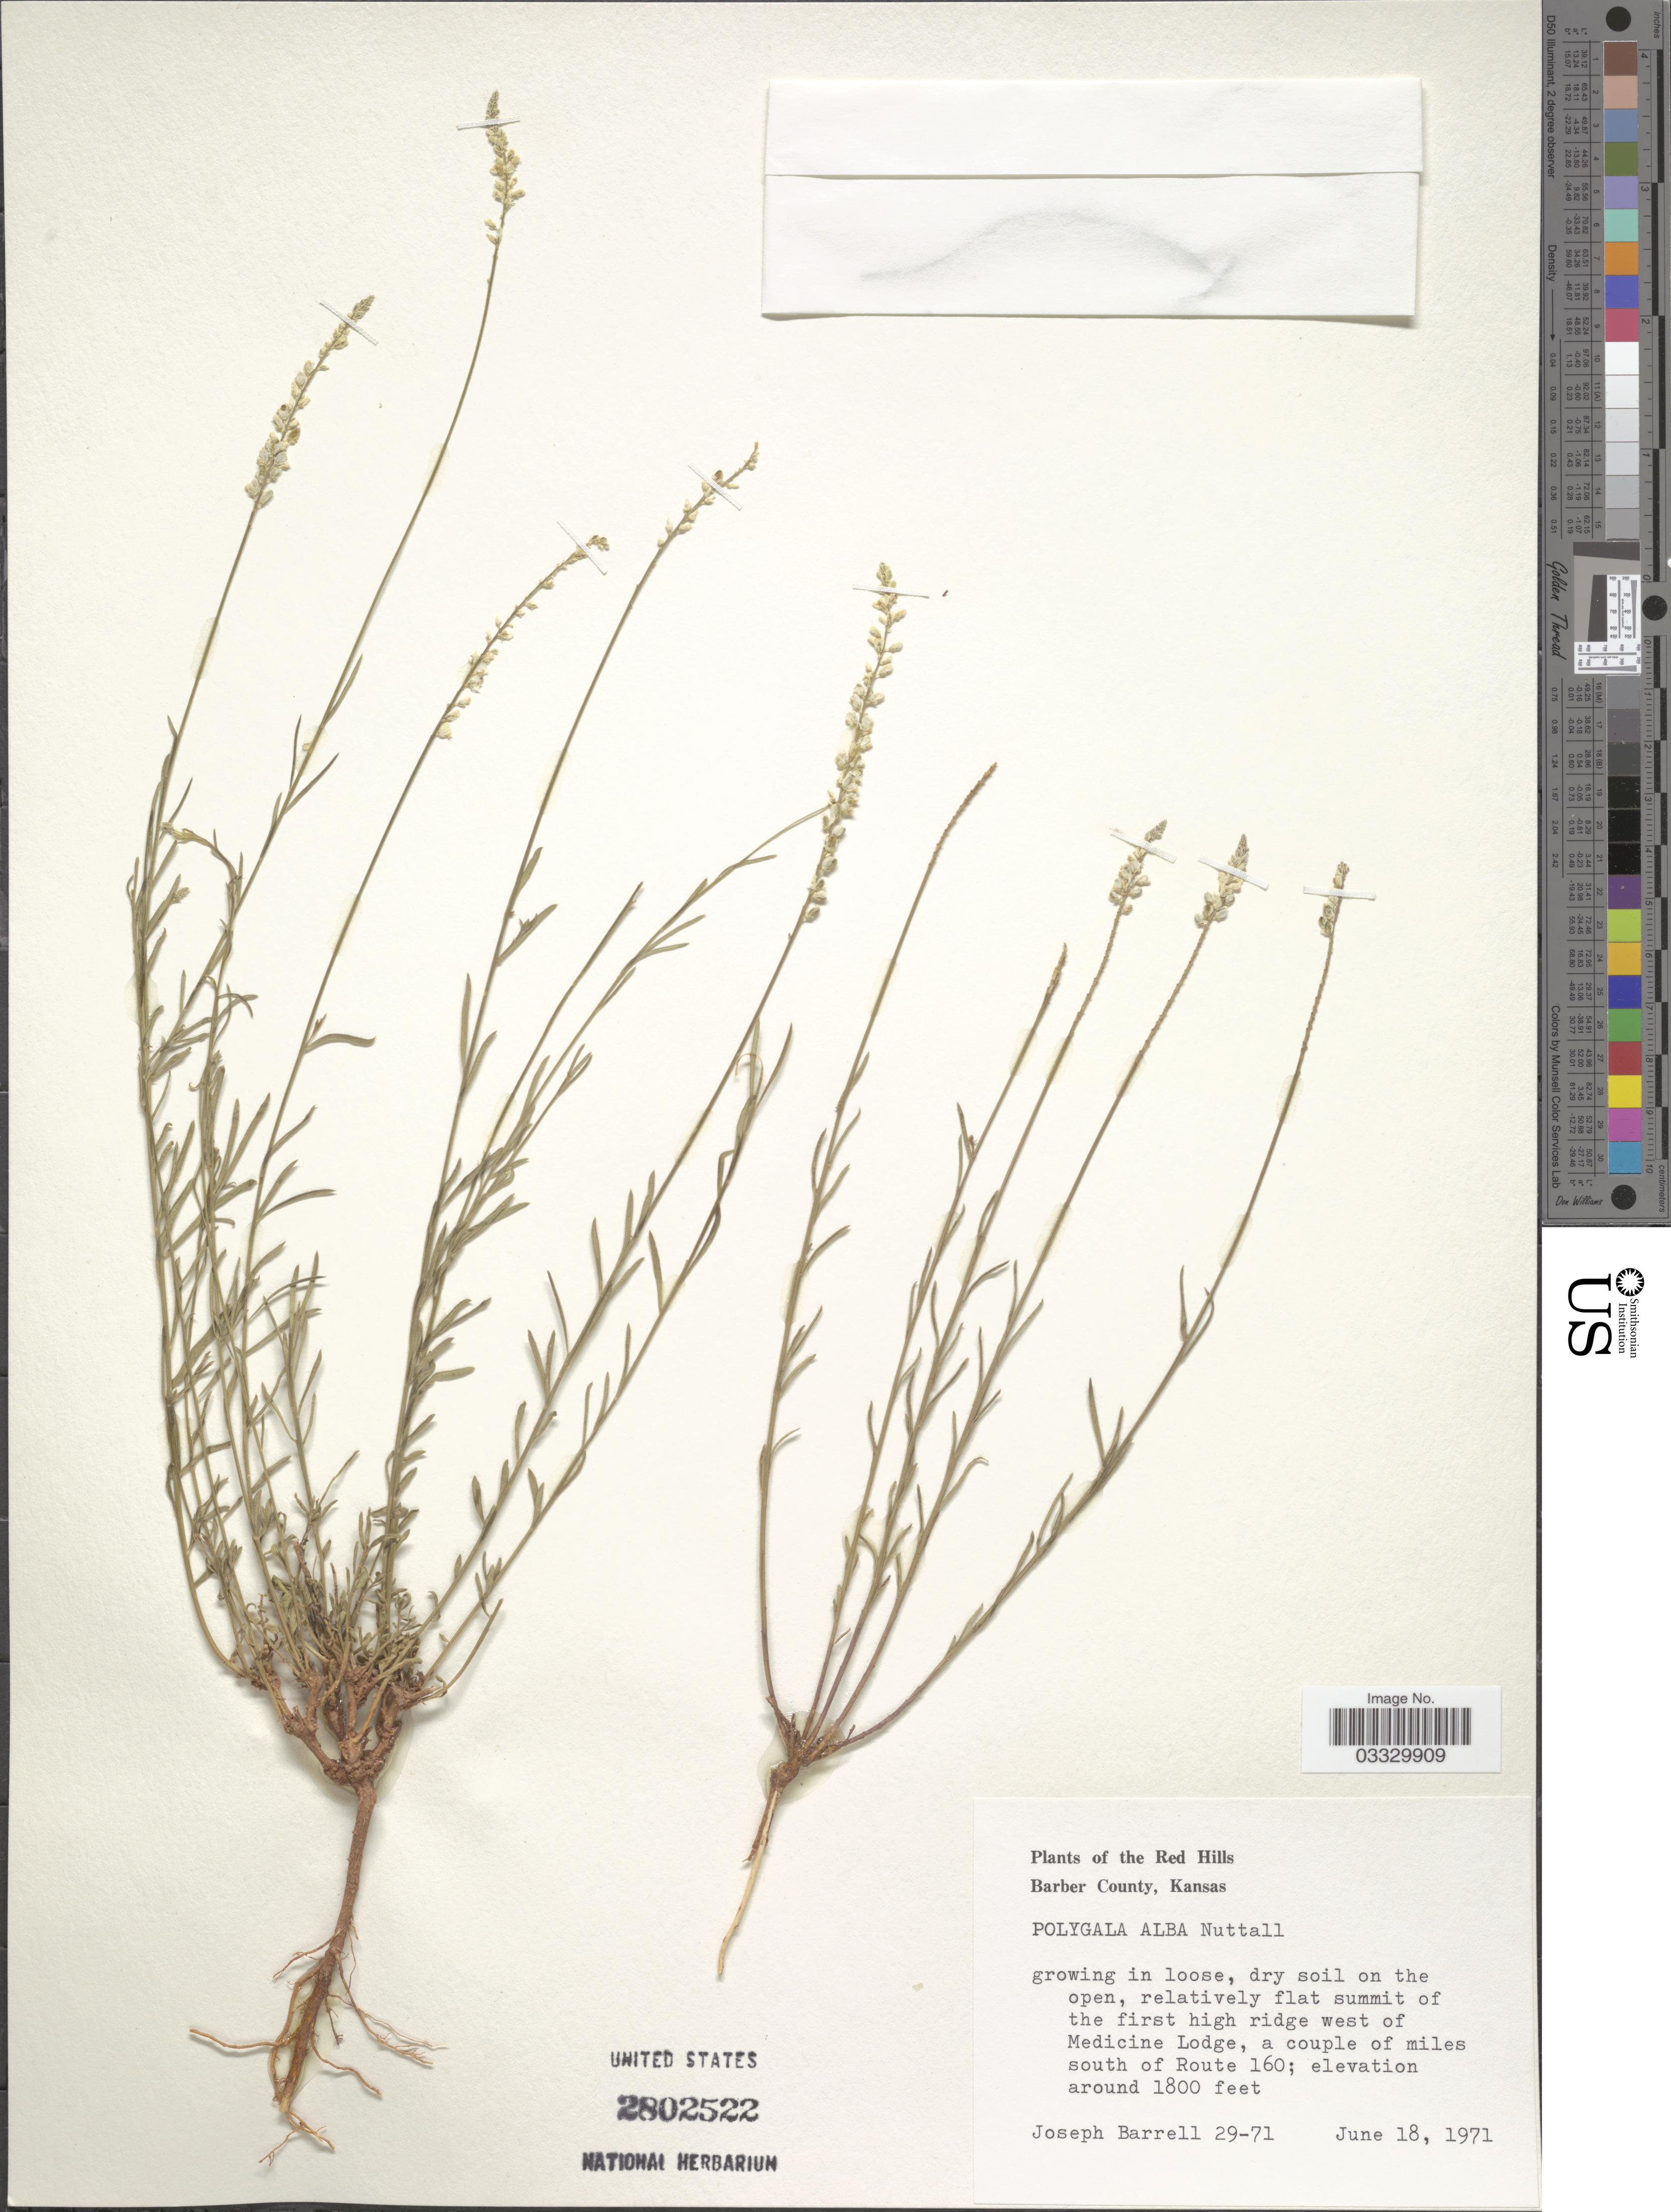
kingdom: Plantae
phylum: Tracheophyta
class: Magnoliopsida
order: Fabales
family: Polygalaceae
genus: Polygala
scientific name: Polygala alba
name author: Nutt.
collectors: J. Barrell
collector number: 29-71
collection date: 1971-06-18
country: United States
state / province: Kansas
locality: Barber County. Relatively flat summit of the first high ridge west of Medicine Lodge, a couple of miles south of Route 160.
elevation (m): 549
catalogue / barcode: US 2802522